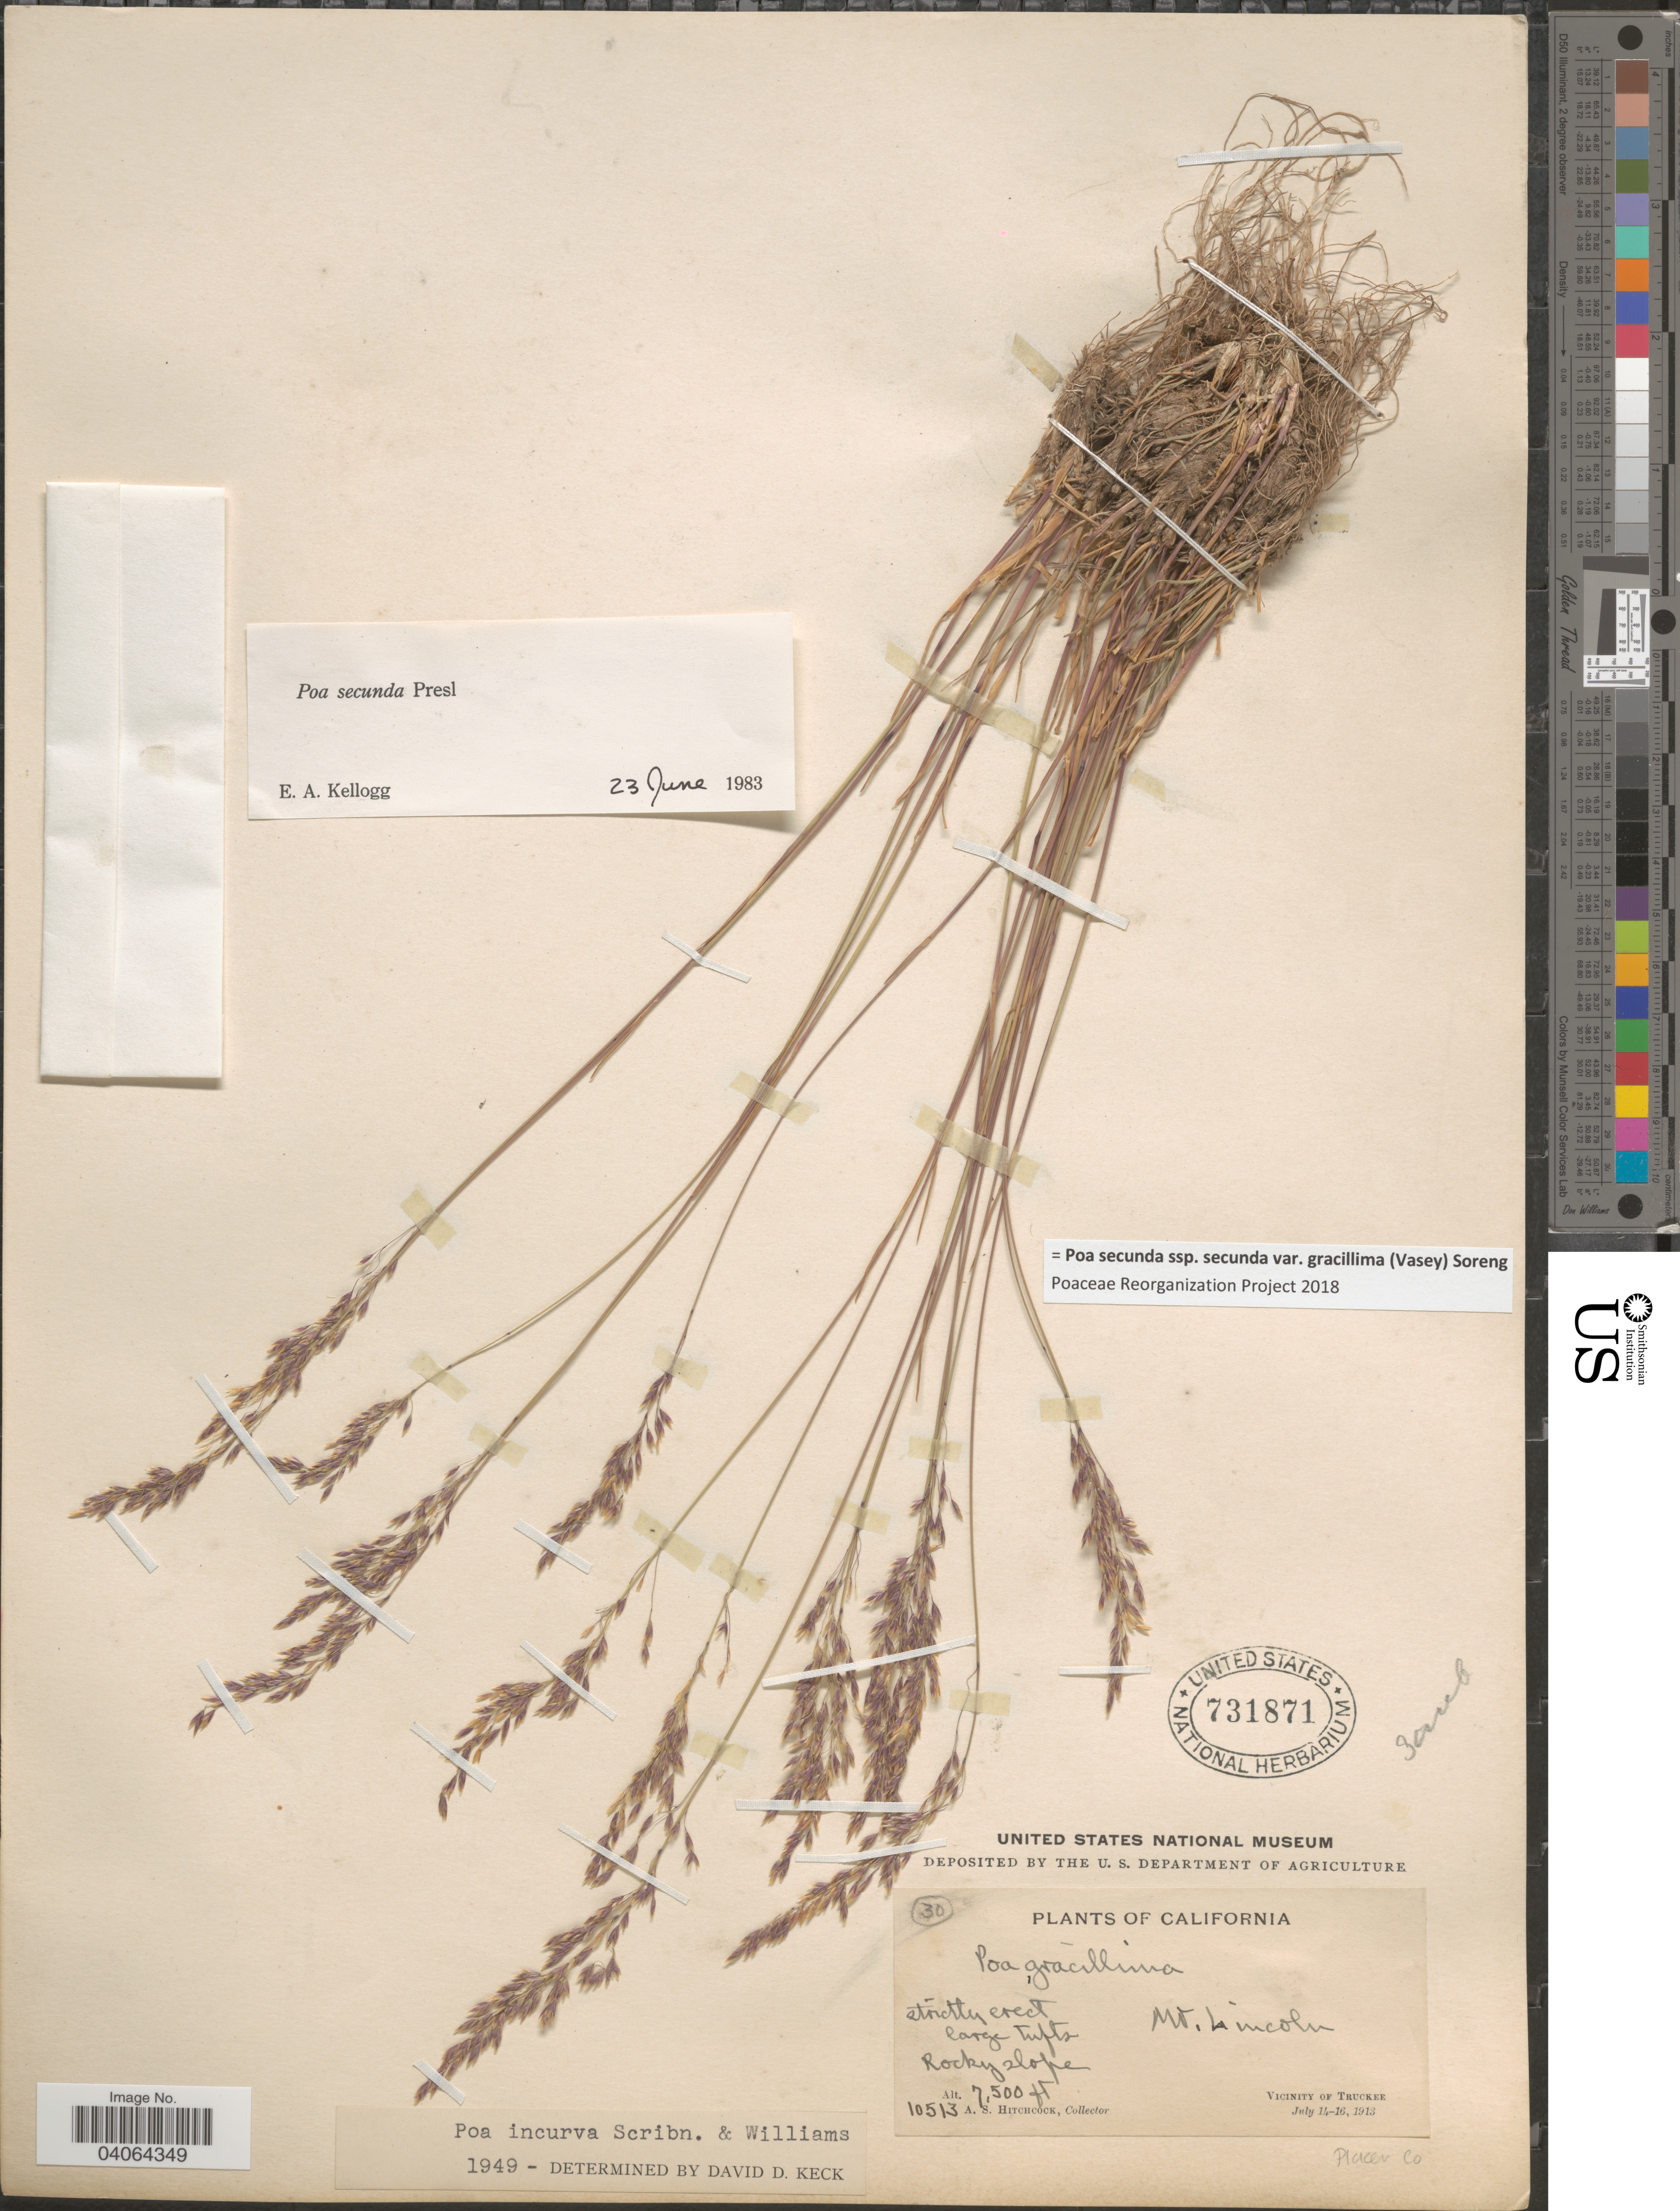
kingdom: Plantae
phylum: Tracheophyta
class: Liliopsida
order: Poales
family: Poaceae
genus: Poa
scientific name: Poa secunda subsp. secunda var. gracillima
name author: (Vasey) Soreng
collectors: A. S. Hitchcock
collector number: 10513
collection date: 1913-07-14/1913-07-16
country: United States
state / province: California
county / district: Placer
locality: Mt. Lincoln. Vicinity of Truckee. Placer Co.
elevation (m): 2286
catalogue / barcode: US 731871